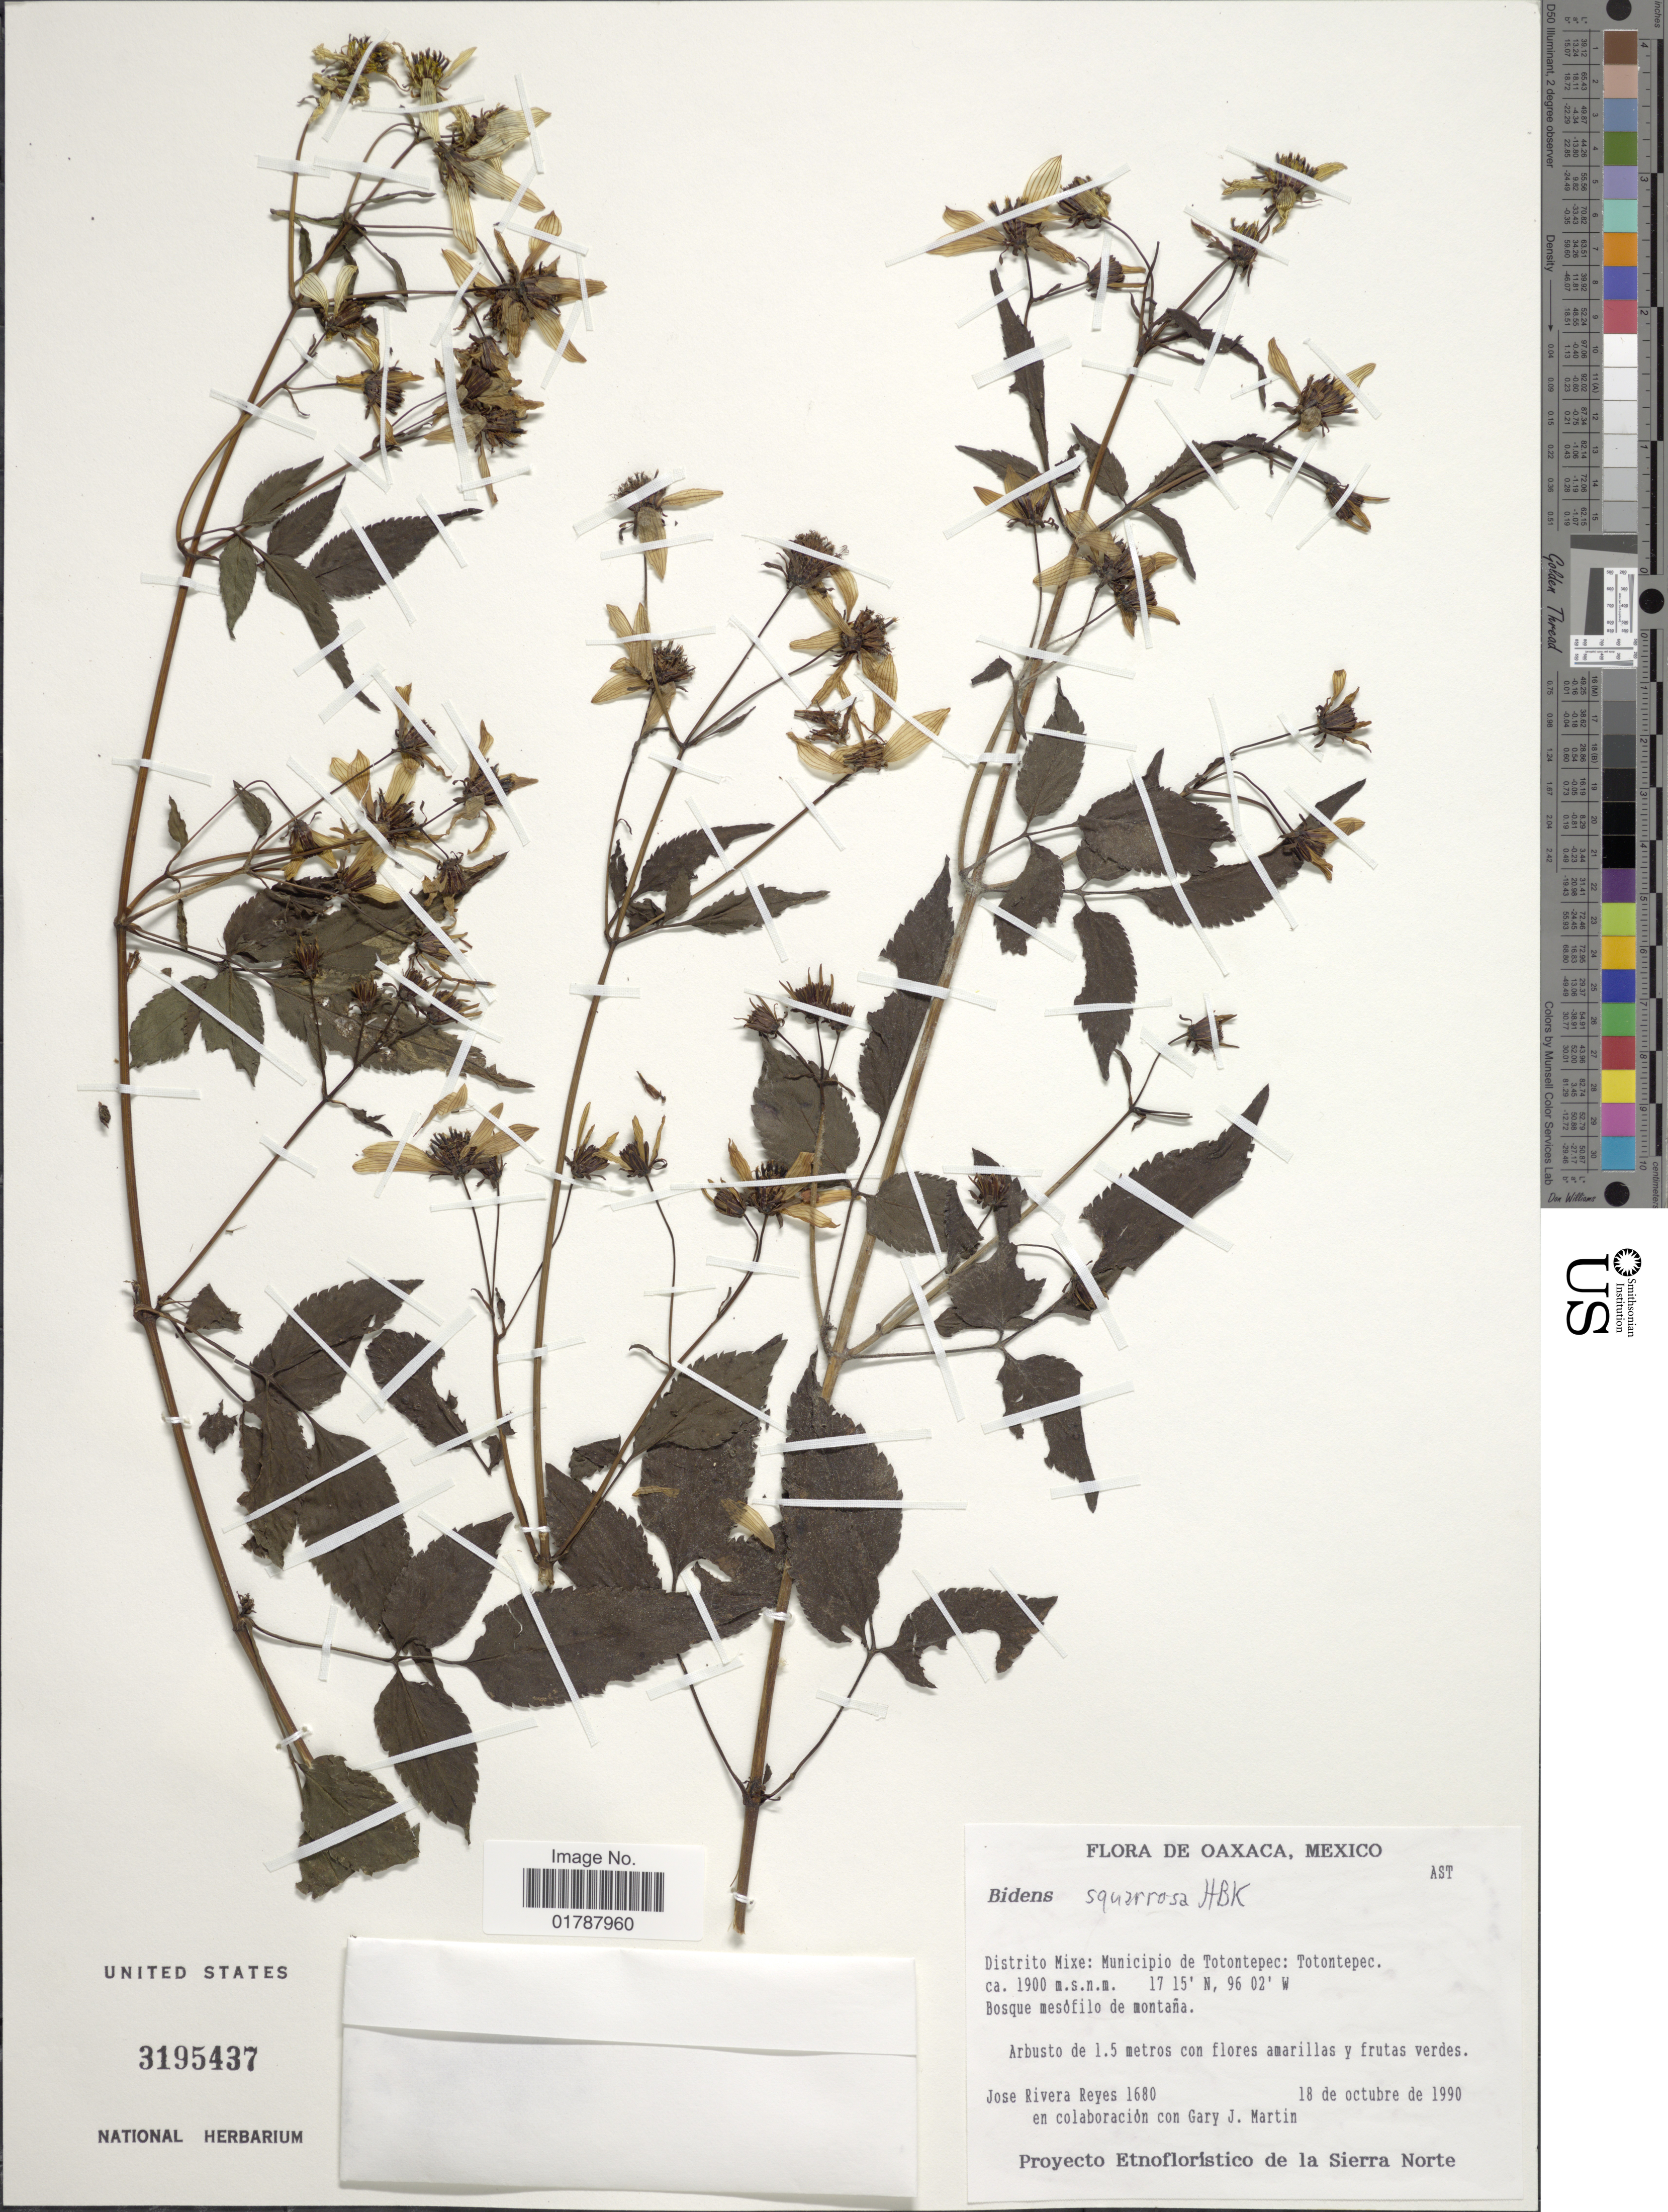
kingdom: Plantae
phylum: Tracheophyta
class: Magnoliopsida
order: Asterales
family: Asteraceae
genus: Bidens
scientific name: Bidens squarrosa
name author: Kunth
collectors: J. Reyes & G. J. Martin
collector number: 1680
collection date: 1990-10-18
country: Mexico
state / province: Oaxaca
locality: Distrito Mixe: Municipio de Totontepec: Totontepec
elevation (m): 1900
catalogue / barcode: US 3195437